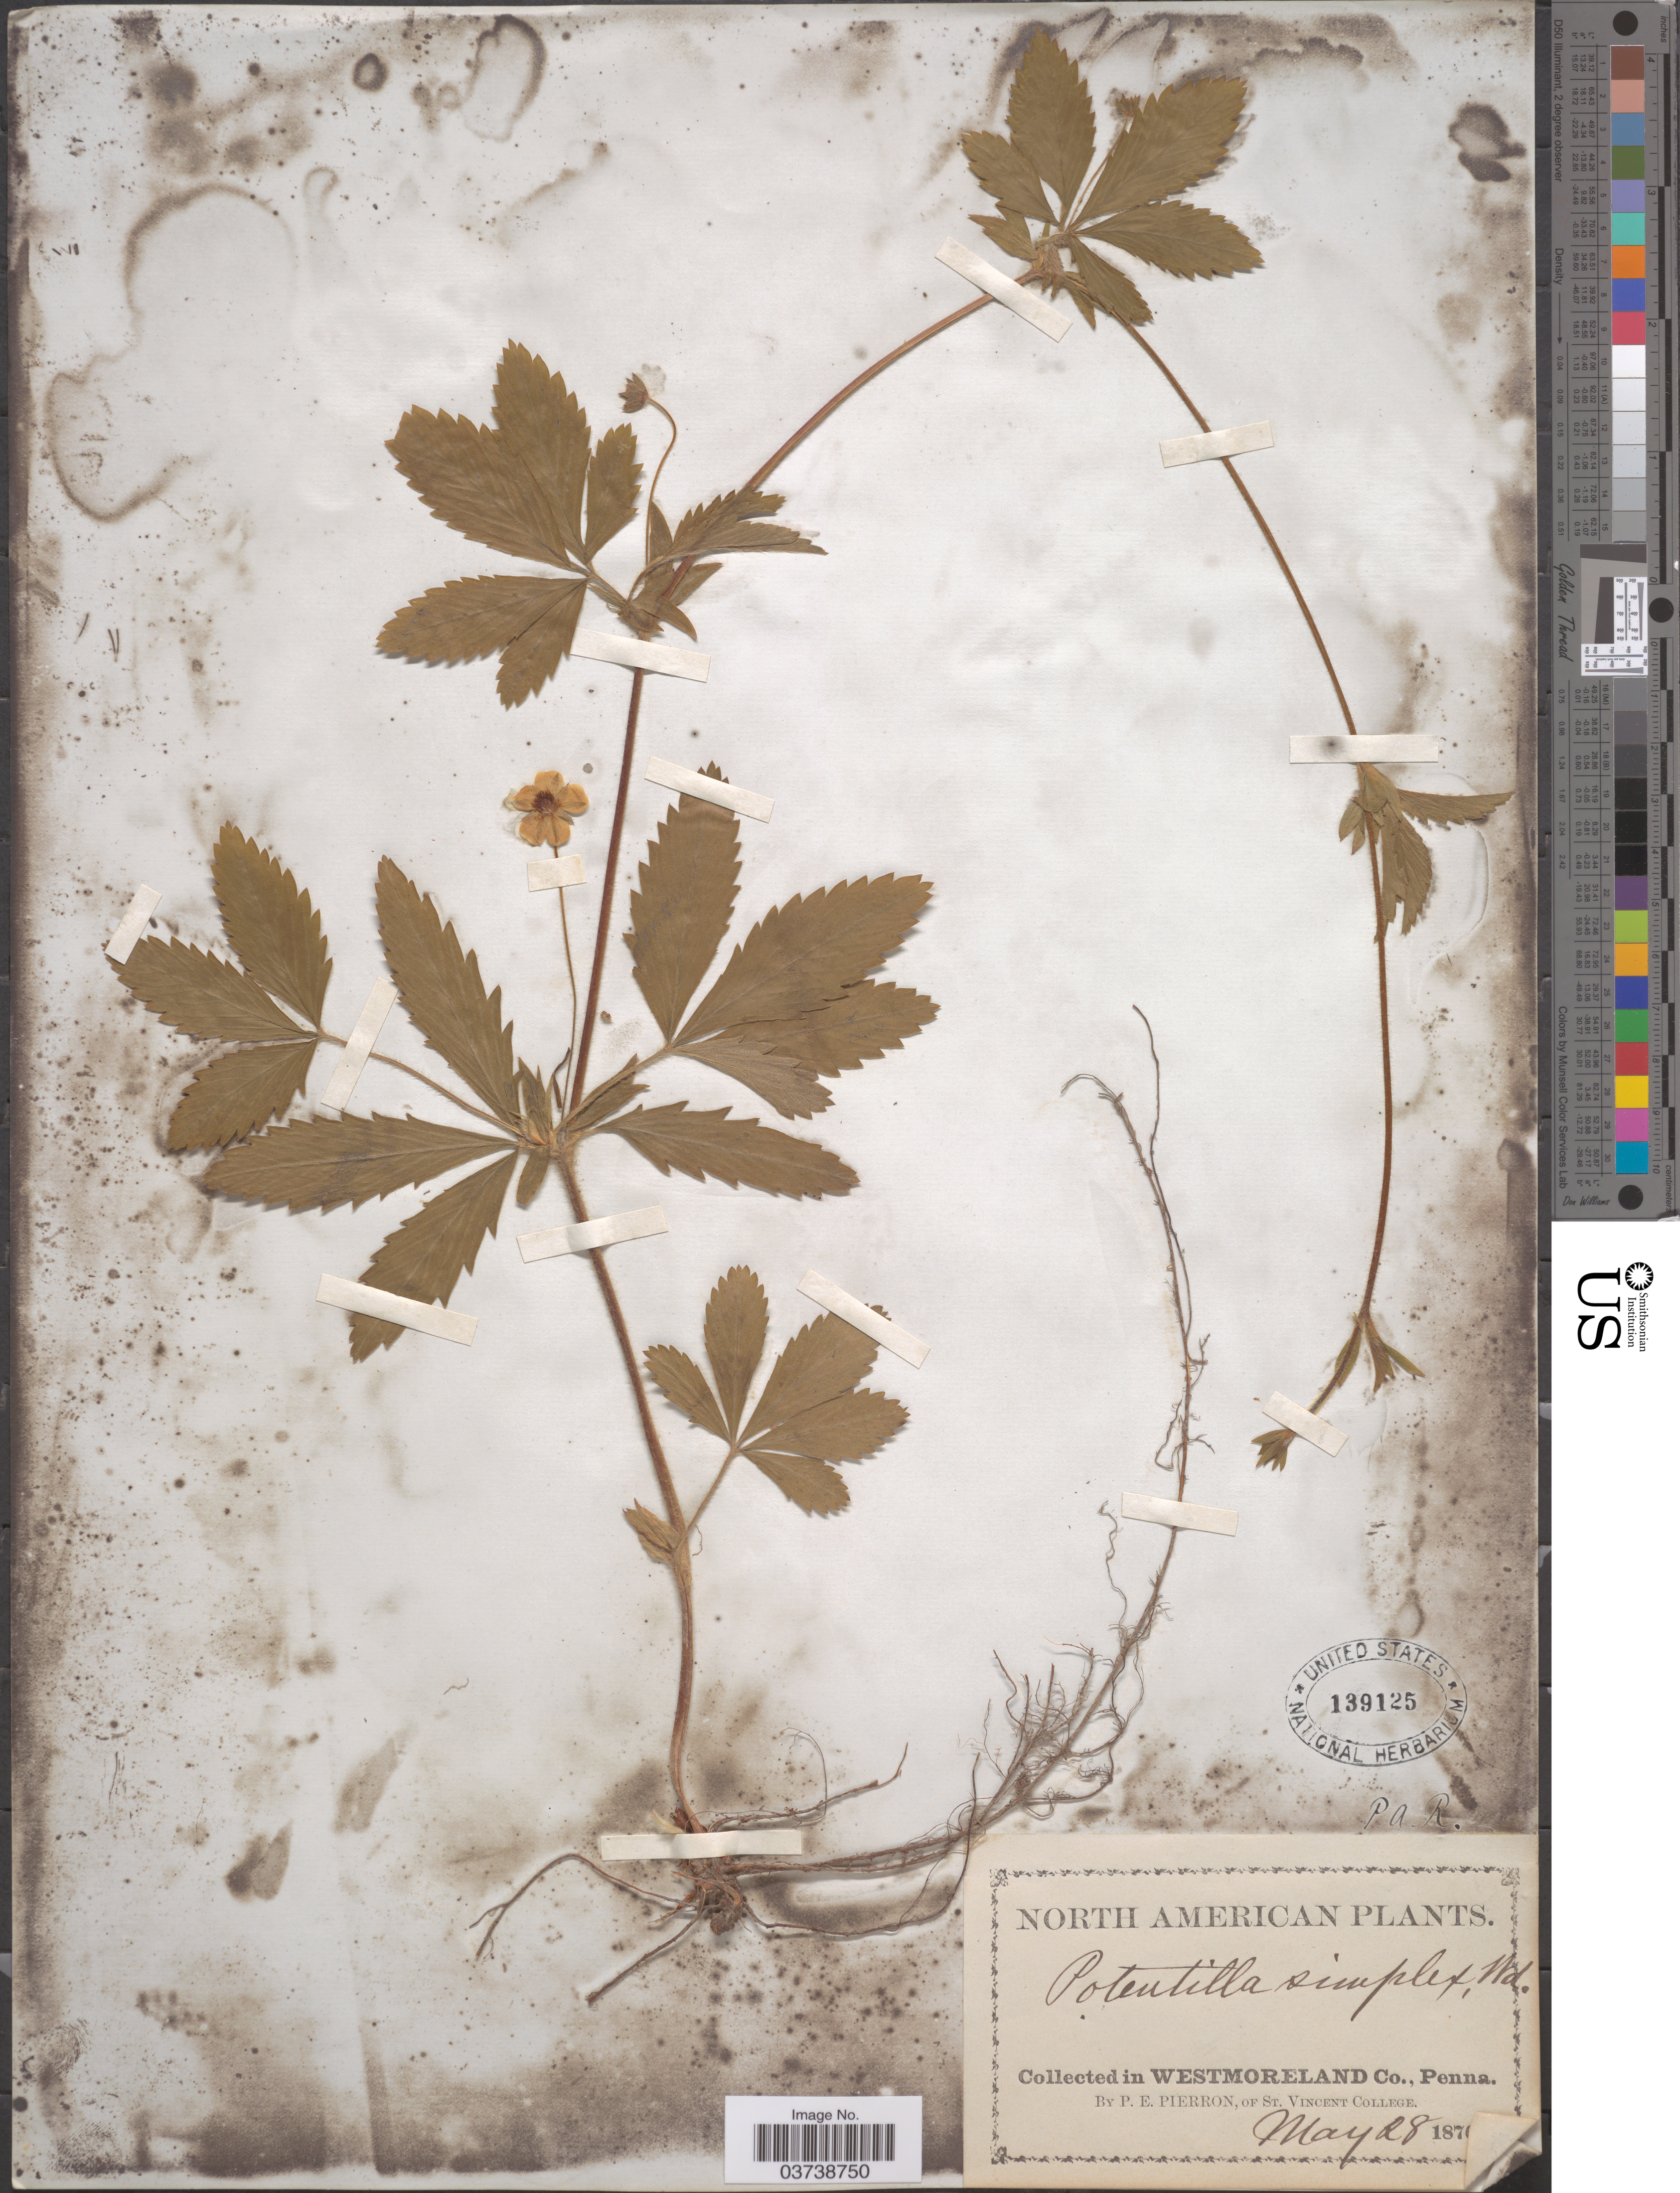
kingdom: Plantae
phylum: Tracheophyta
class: Magnoliopsida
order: Rosales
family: Rosaceae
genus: Potentilla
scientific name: Potentilla canadensis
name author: L.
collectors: P. Pierron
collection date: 1876-05-28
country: United States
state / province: Pennsylvania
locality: Westmoreland Co.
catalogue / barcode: US 139125